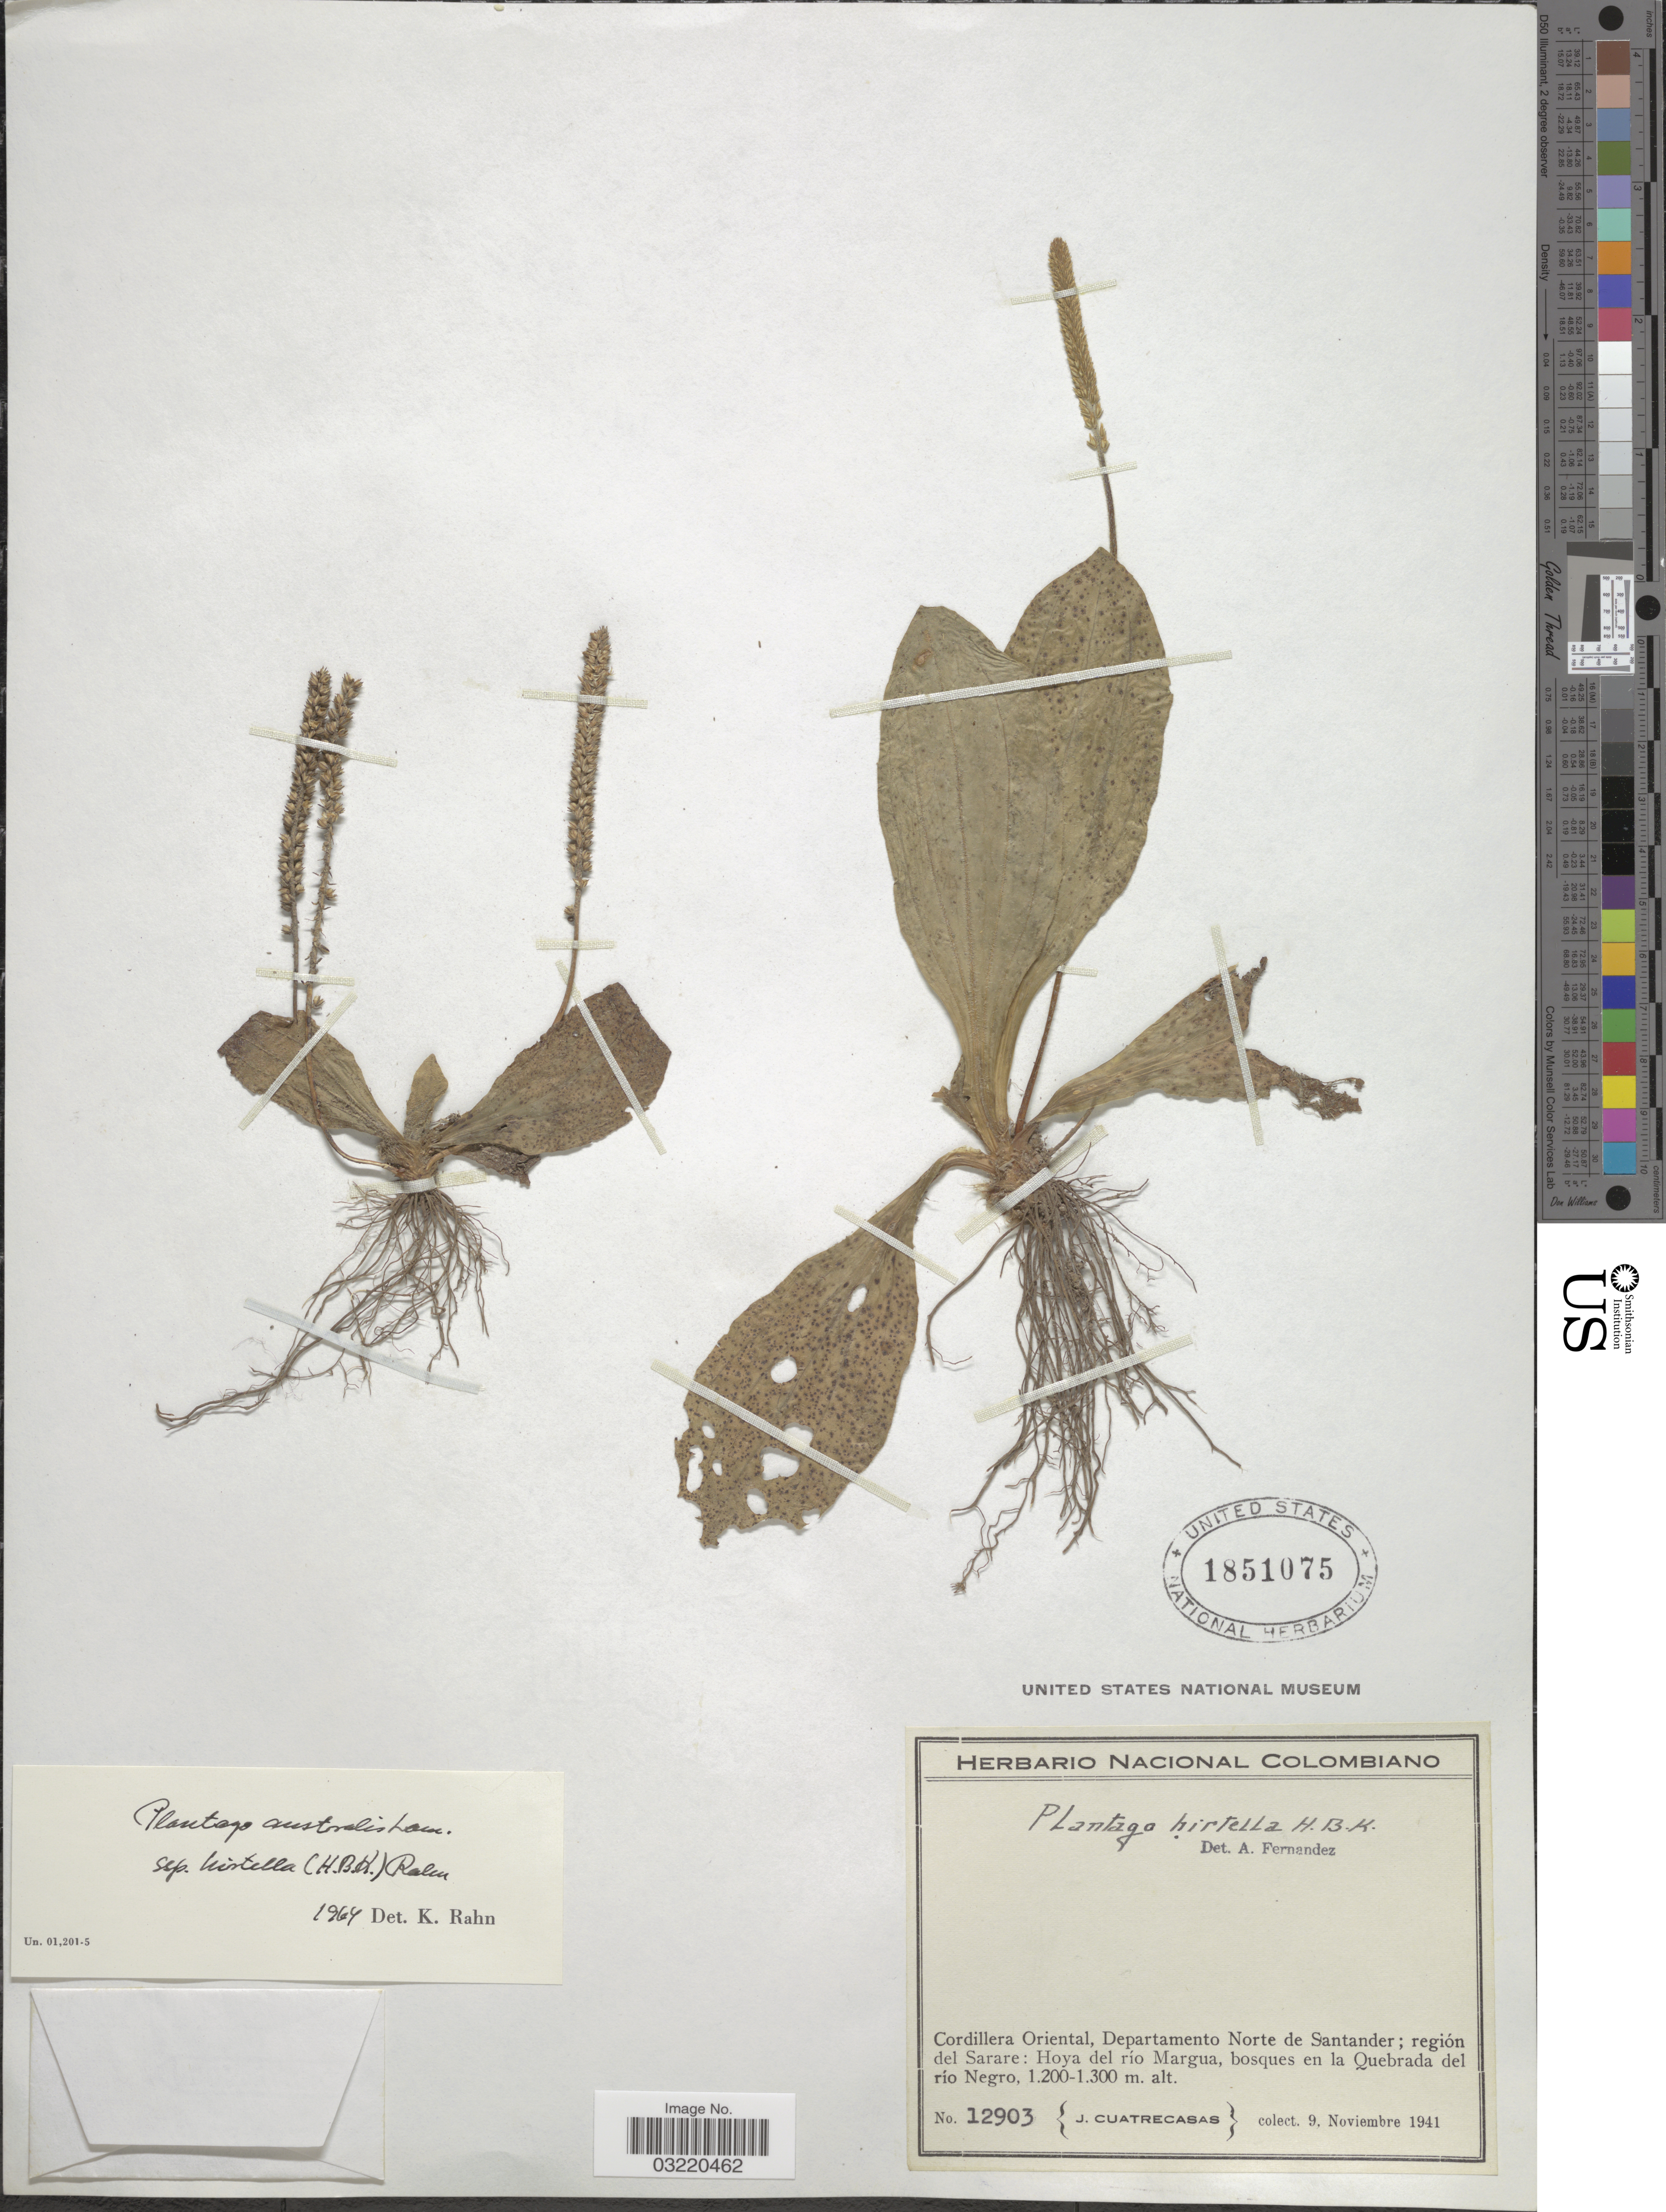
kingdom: Plantae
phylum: Tracheophyta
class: Magnoliopsida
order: Lamiales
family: Plantaginaceae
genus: Plantago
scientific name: Plantago australis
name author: Lam.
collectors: J. Cuatrecasas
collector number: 12903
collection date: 1941-11-09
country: Colombia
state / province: Norte de Santander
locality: Cordillera Oriental, Departamento Norte de Santander; región del Sarare: Hoya del río Margua, bosques en la Quebrada del río Negro.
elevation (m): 1200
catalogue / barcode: US 1851075